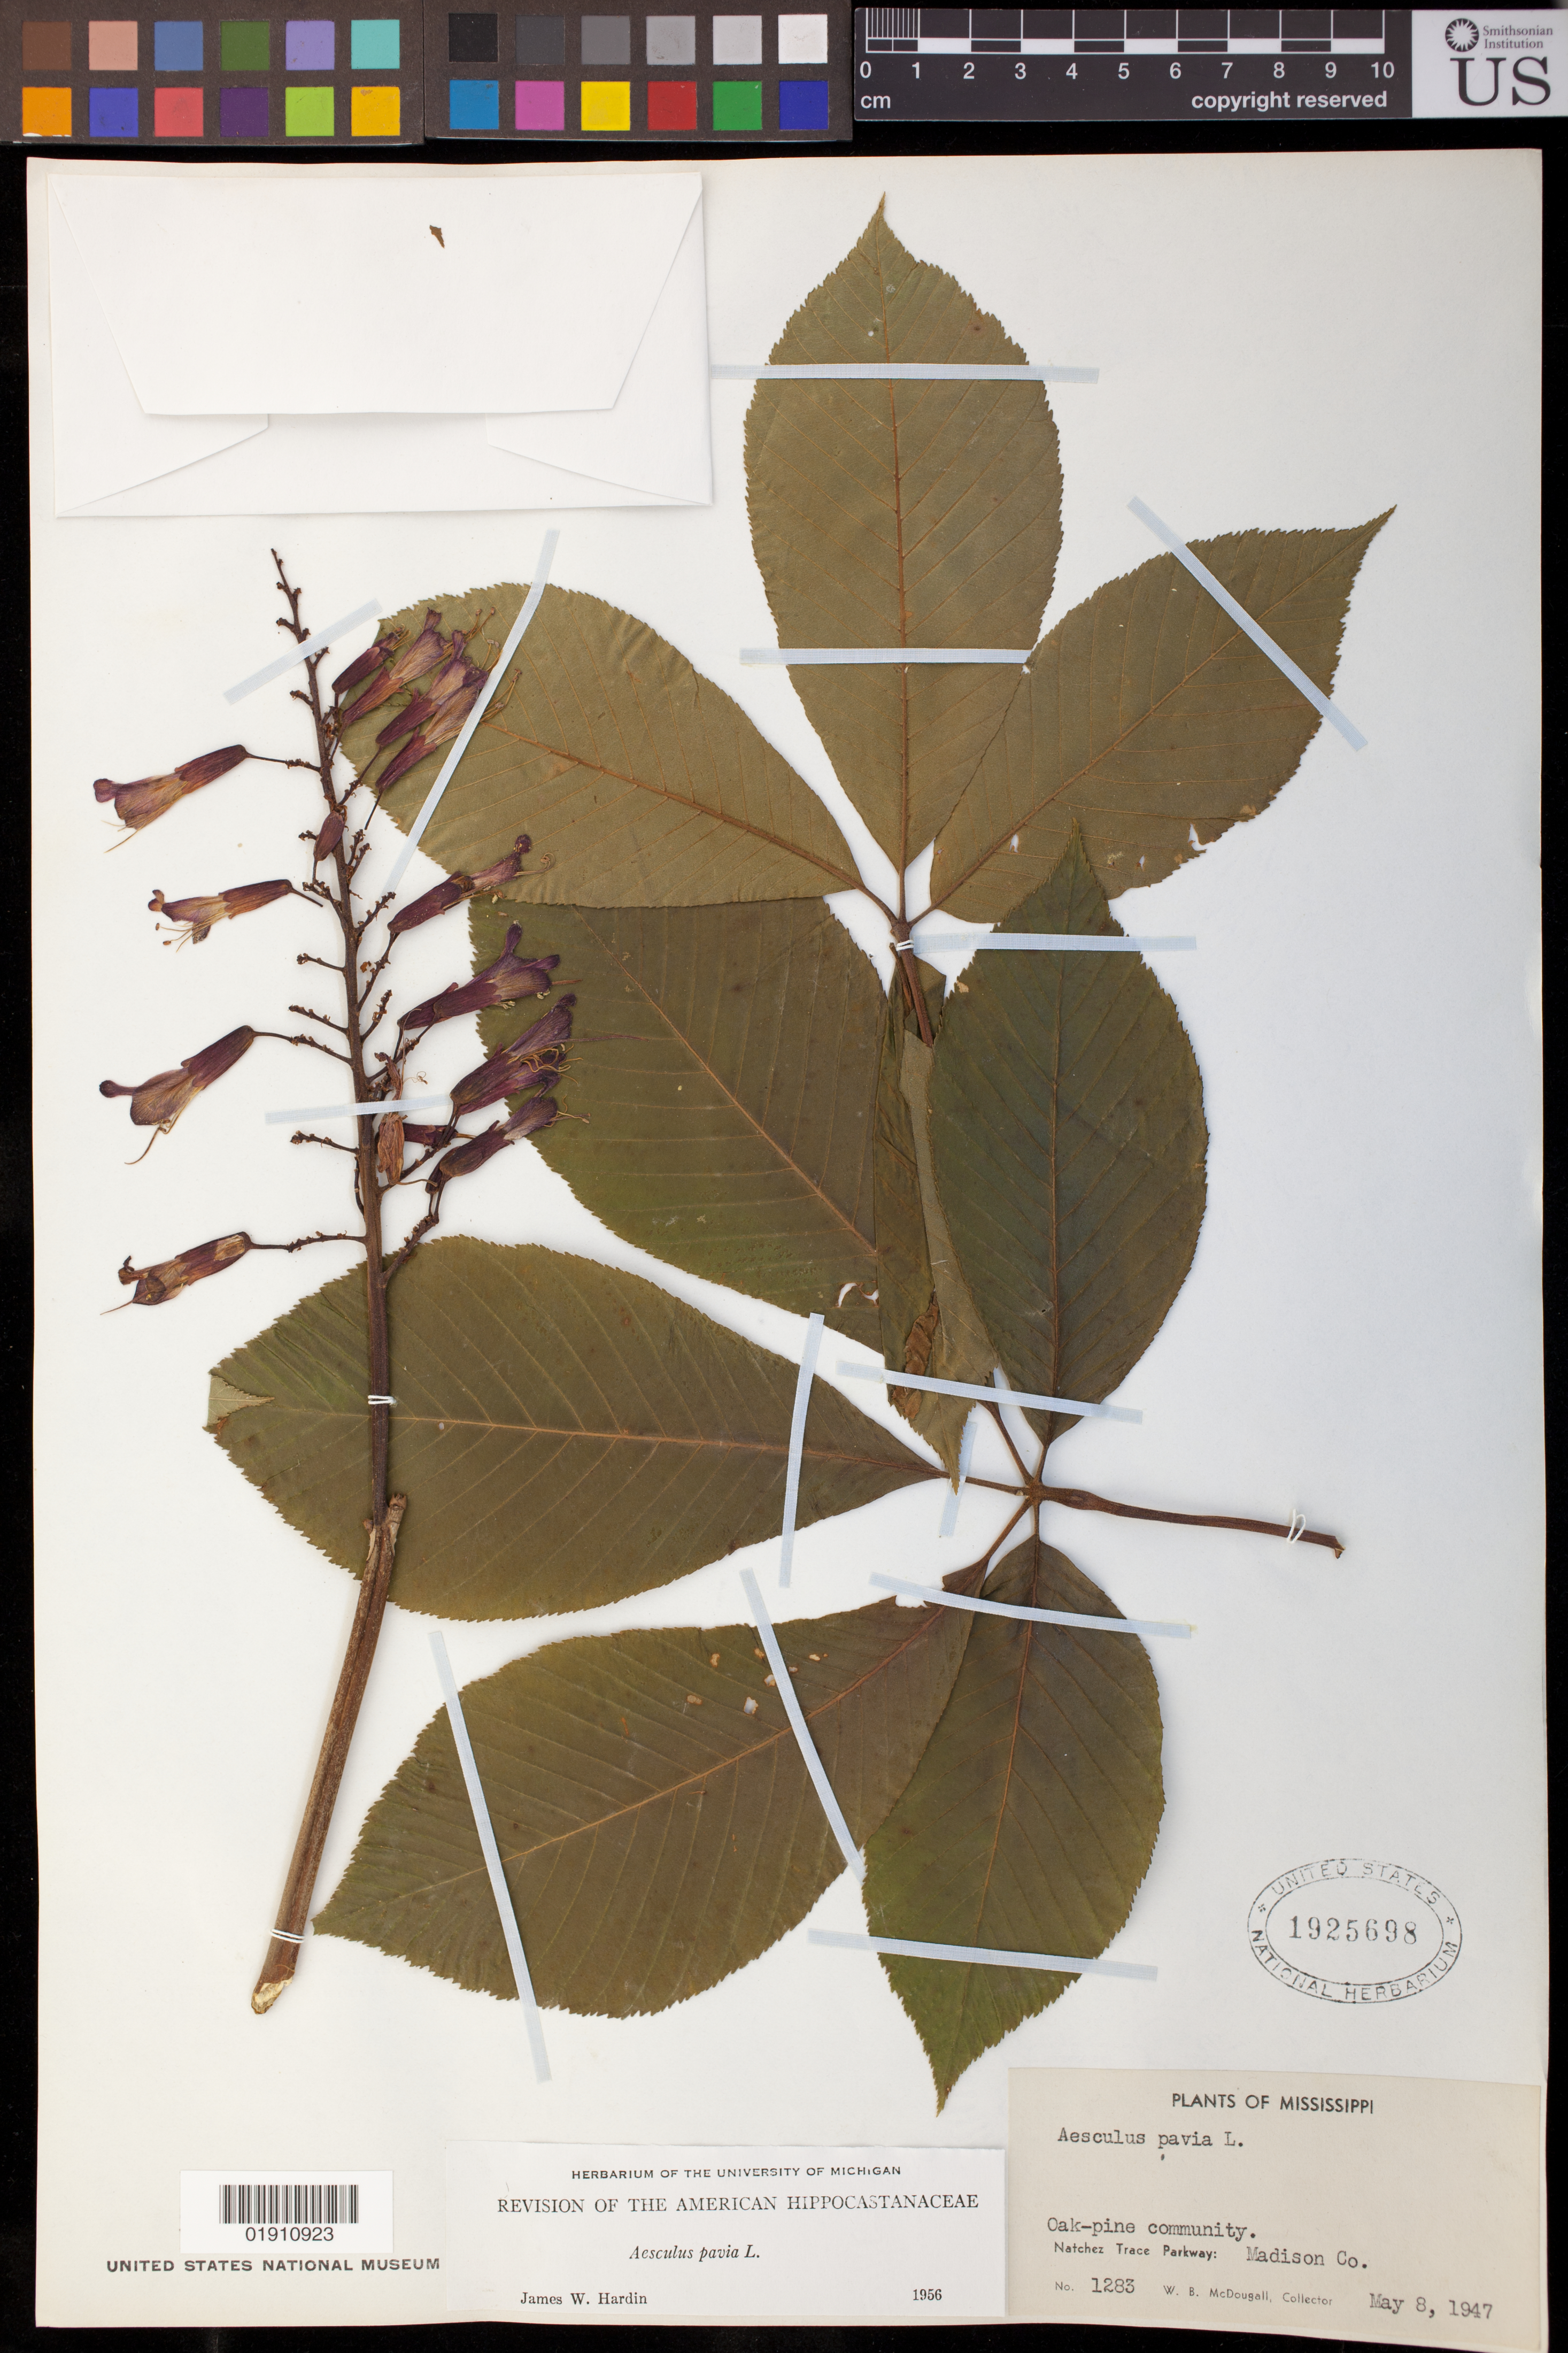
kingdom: Plantae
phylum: Tracheophyta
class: Magnoliopsida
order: Sapindales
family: Sapindaceae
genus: Aesculus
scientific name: Aesculus pavia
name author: L.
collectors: W. McDougall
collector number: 1283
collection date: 1947-05-08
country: United States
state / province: Mississippi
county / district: Madison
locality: Oak-pine community. Natchez Trace Parkway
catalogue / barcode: US 1925698